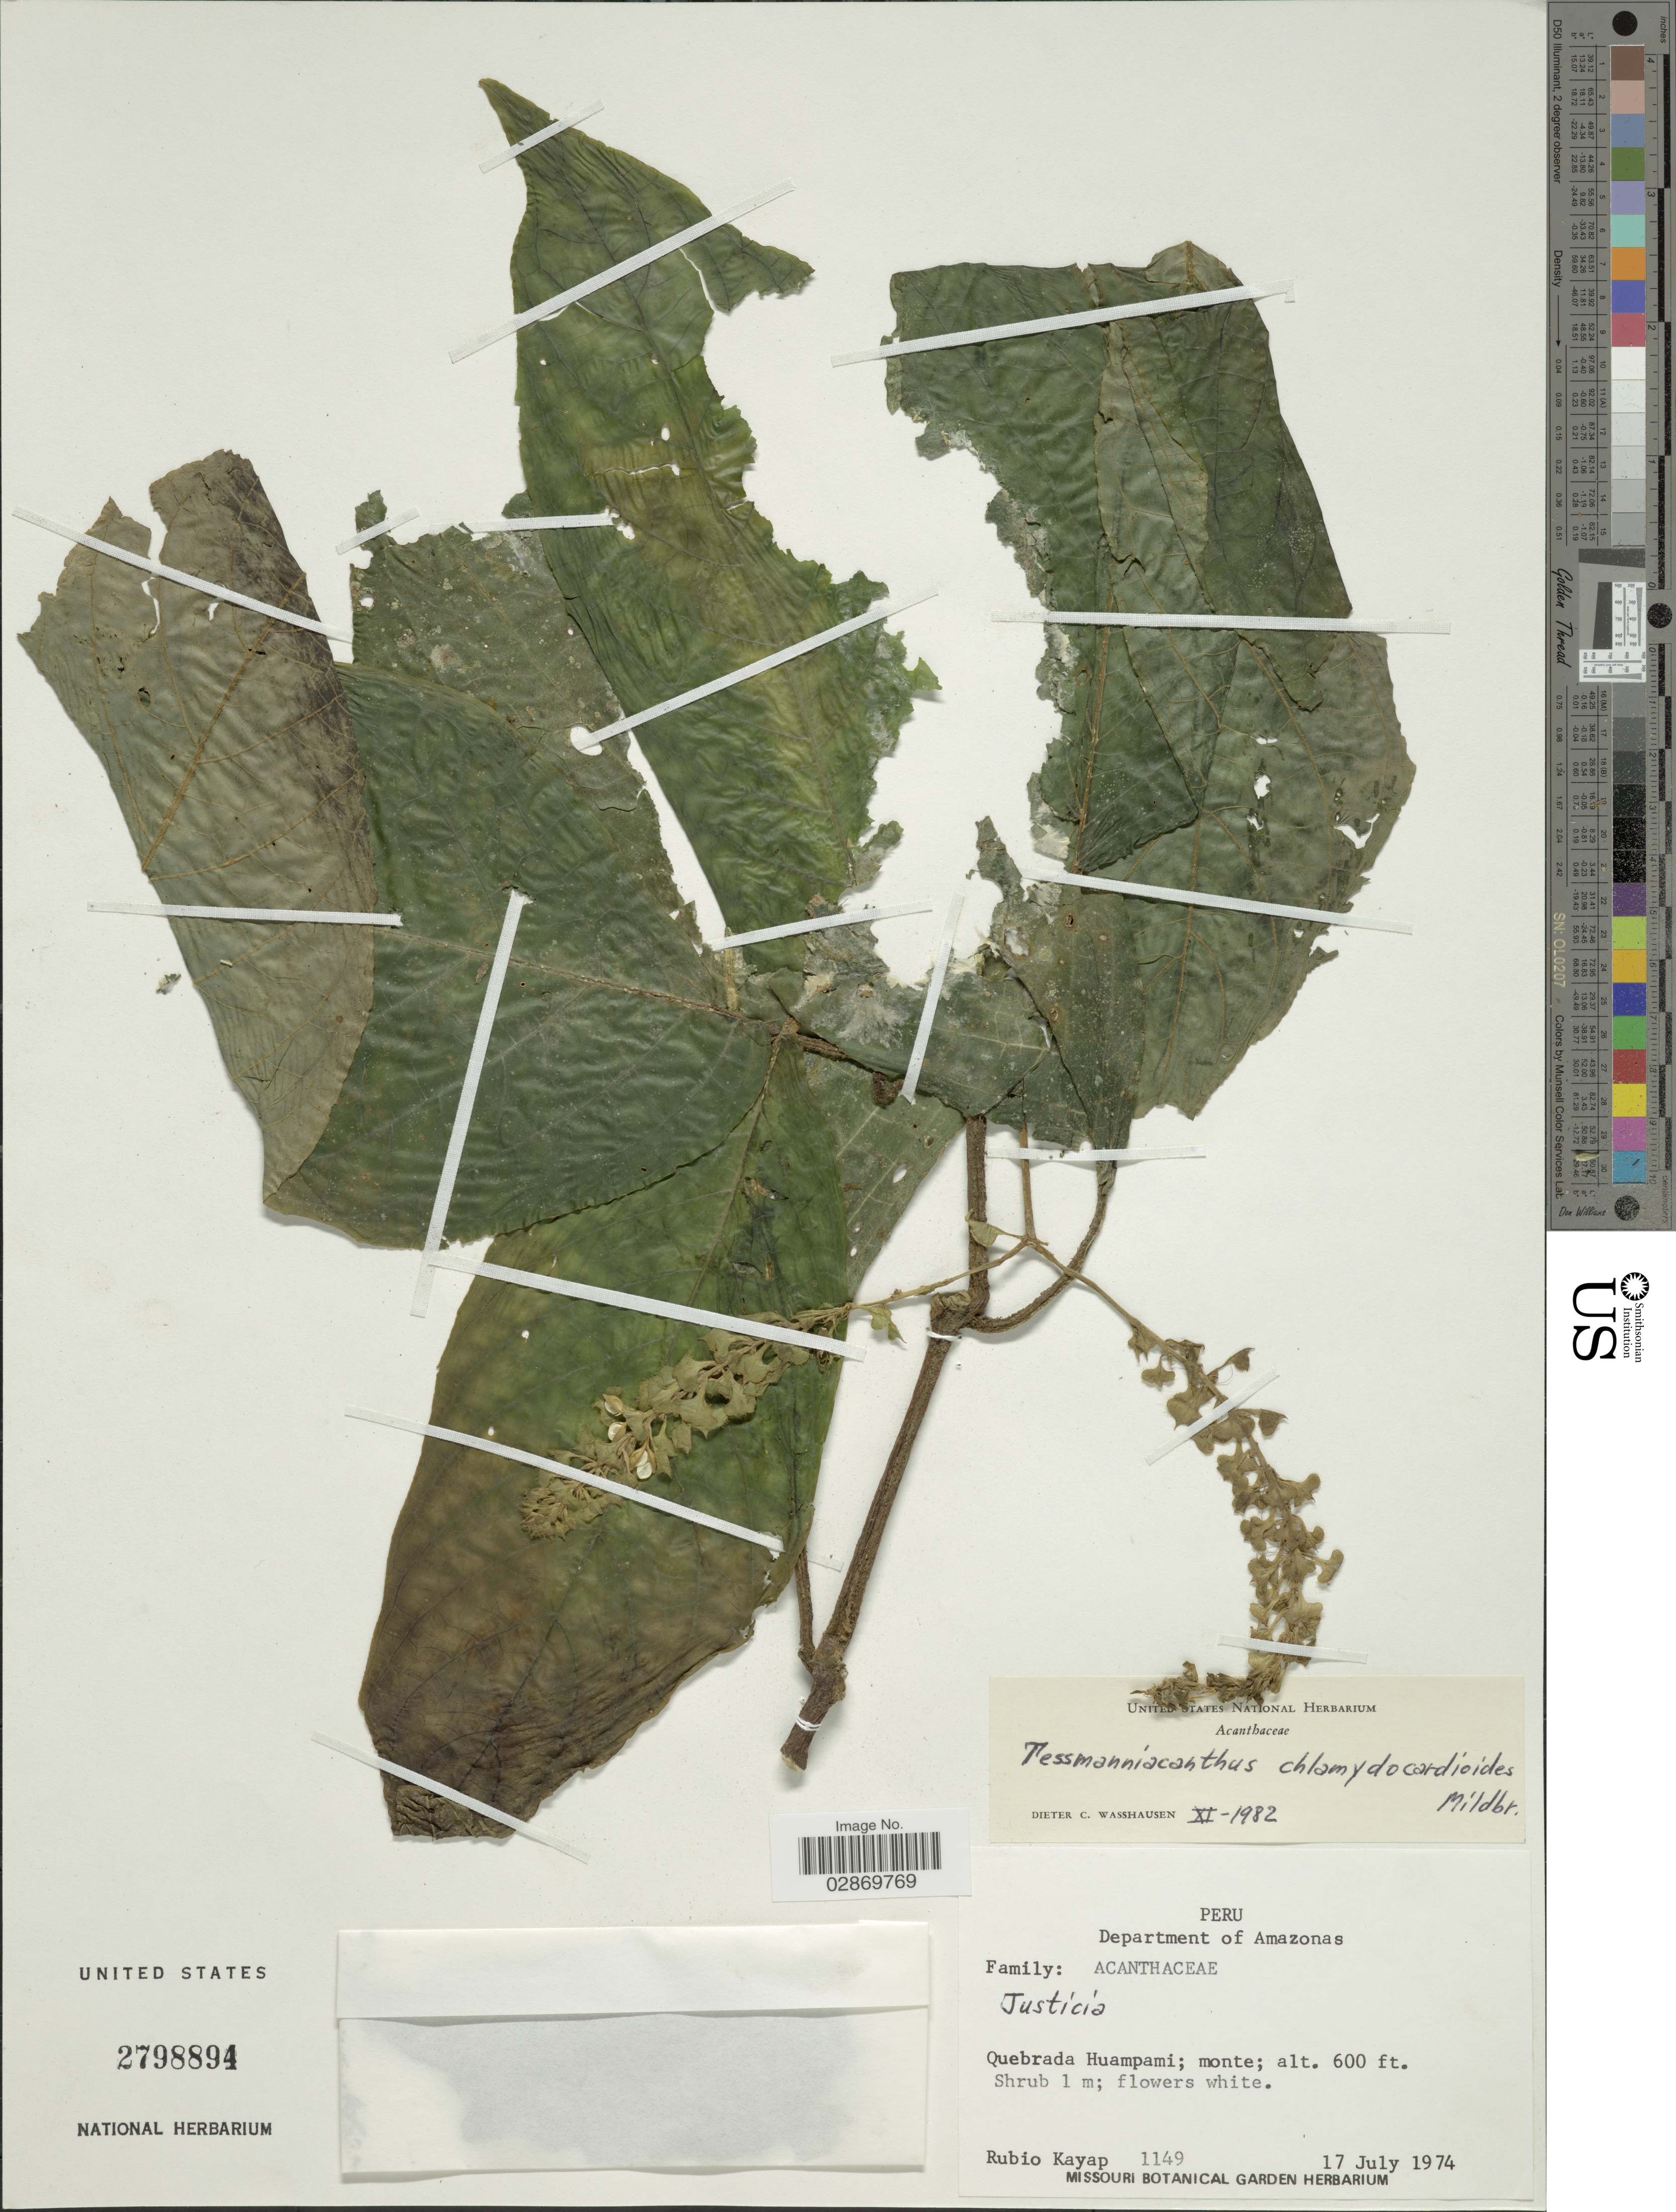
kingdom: Plantae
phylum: Tracheophyta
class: Magnoliopsida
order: Lamiales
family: Acanthaceae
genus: Tessmanniacanthus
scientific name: Tessmanniacanthus chlamydocardioides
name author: Mildbr.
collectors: R. Kayap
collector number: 1149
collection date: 1974-07-17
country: Peru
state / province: Amazonas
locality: Department of Amazonas, Quebrada Huampami, monte.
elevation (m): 183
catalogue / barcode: US 2798894